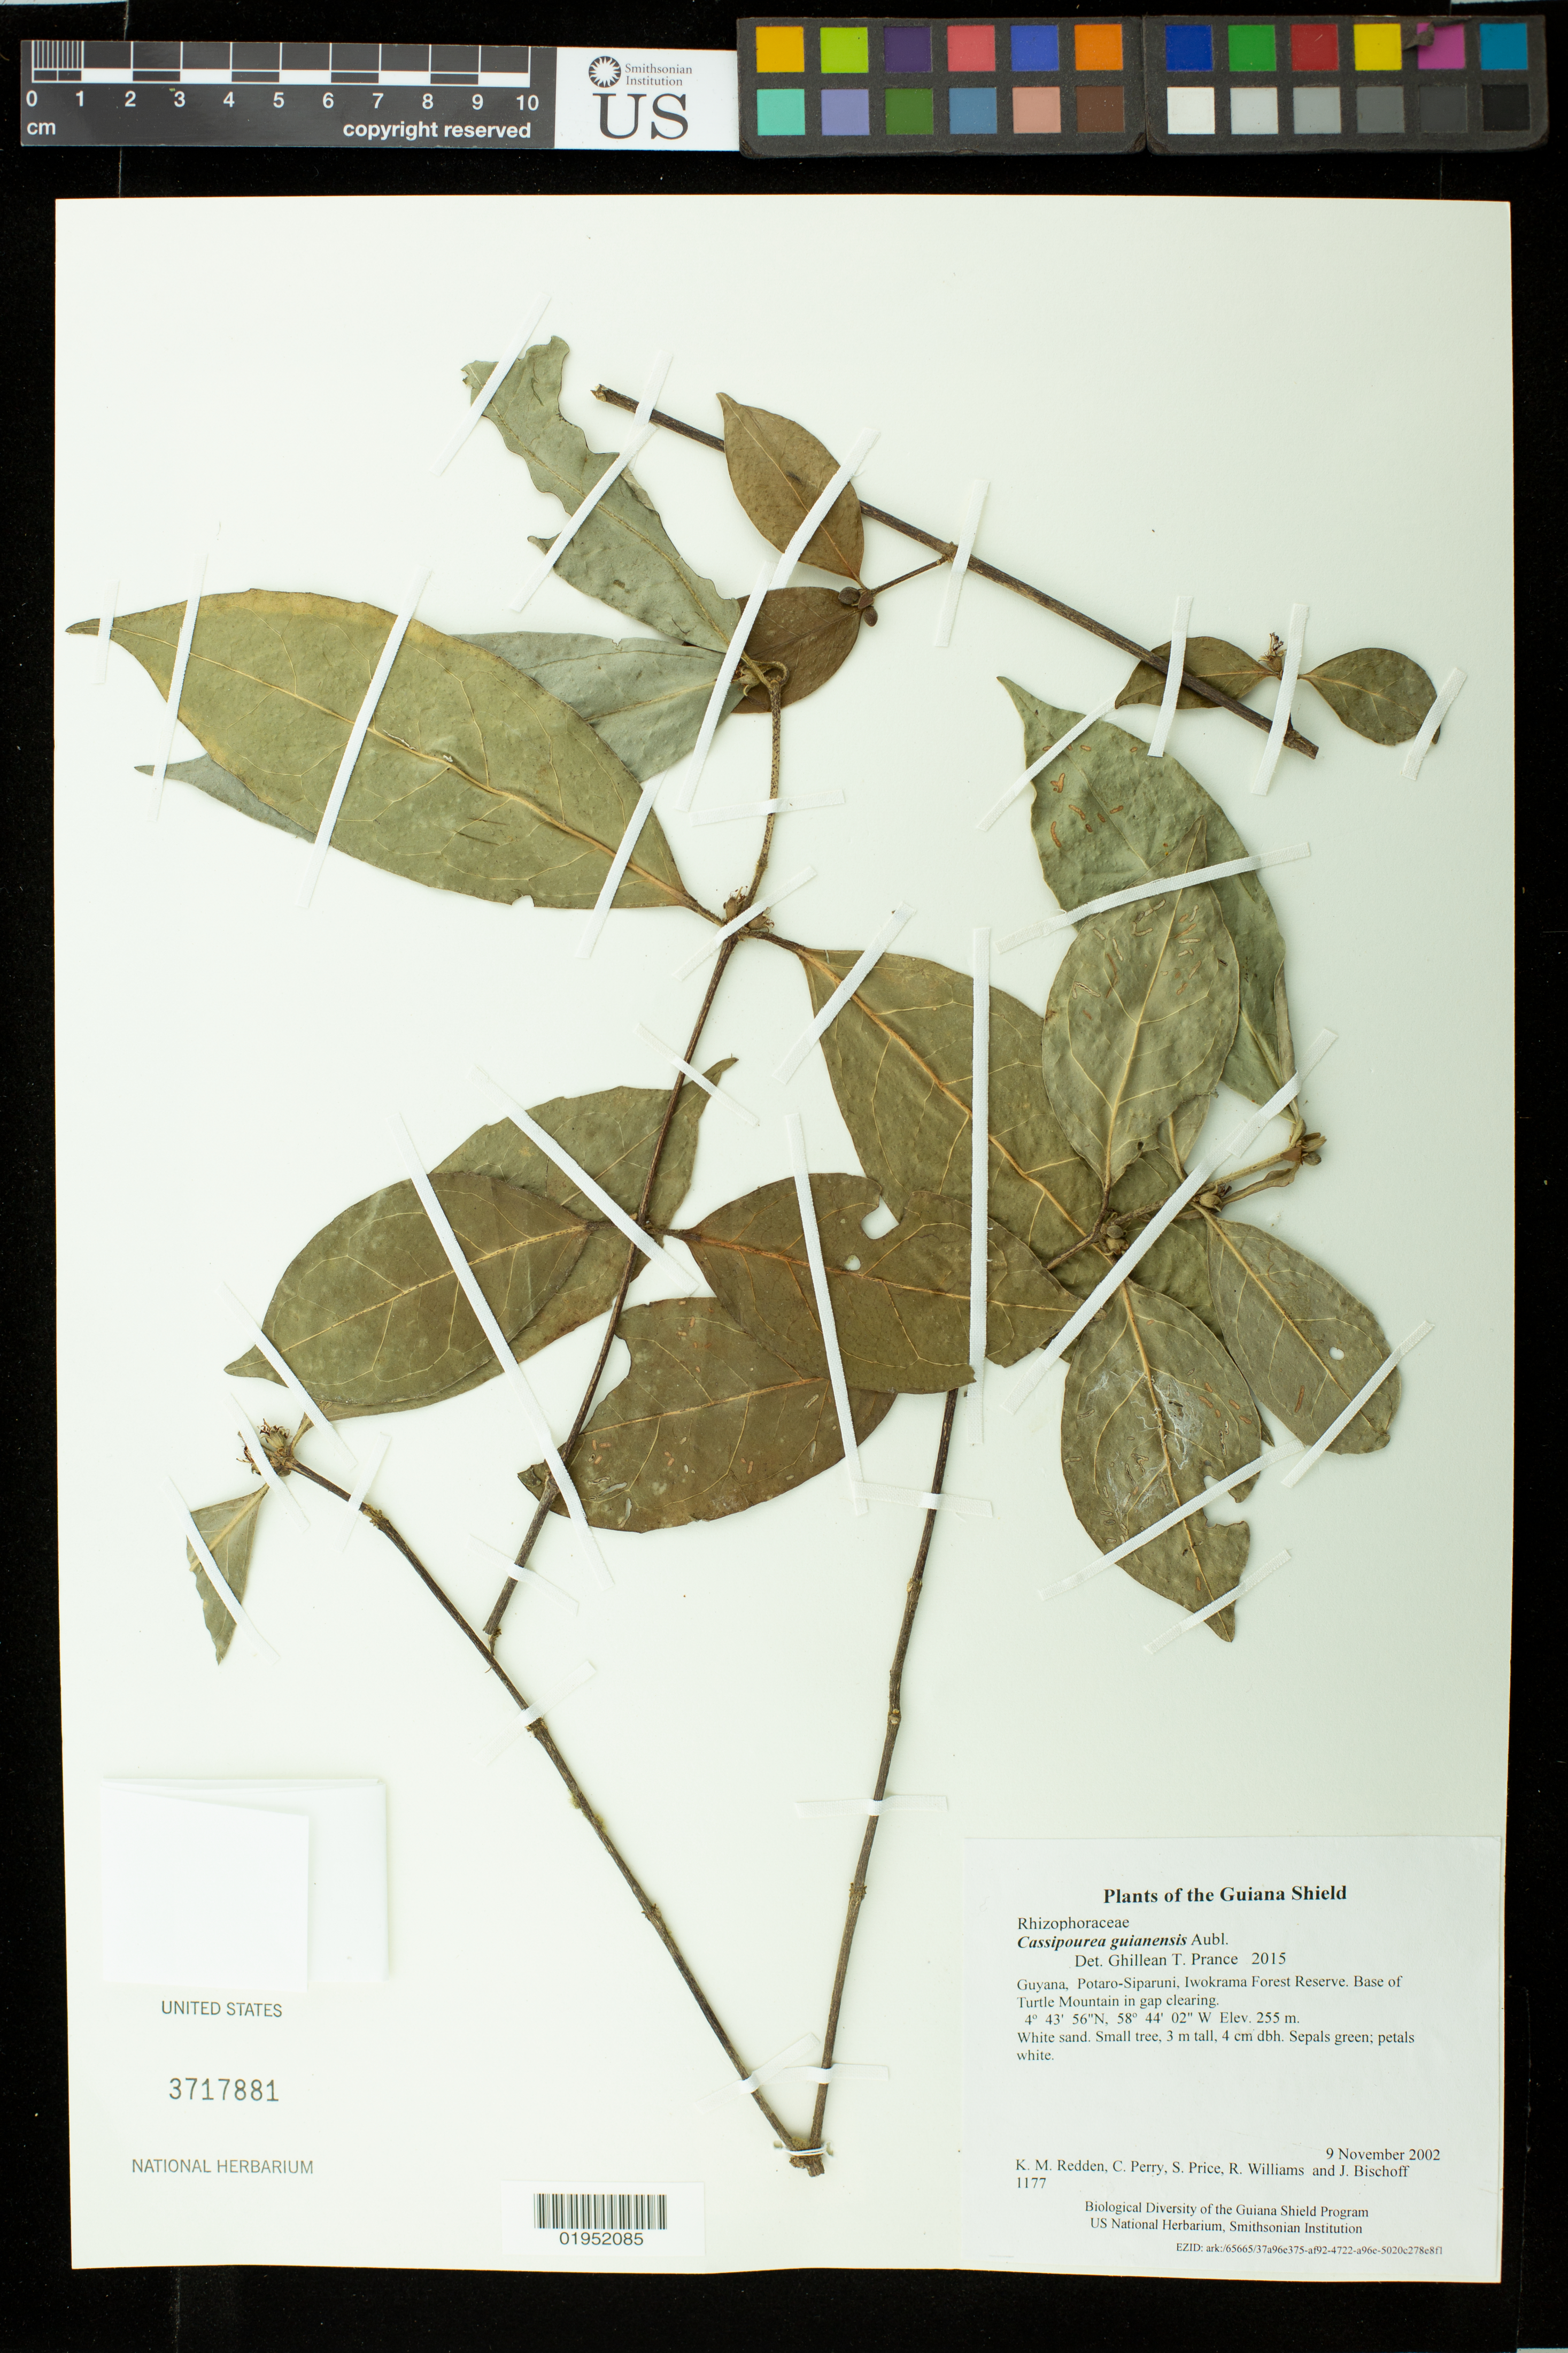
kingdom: Plantae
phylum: Tracheophyta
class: Magnoliopsida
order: Malpighiales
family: Rhizophoraceae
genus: Cassipourea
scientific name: Cassipourea guianensis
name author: Aubl.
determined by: Prance, G. T.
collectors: K. M. Redden, C. Perry, S. Price, R. Williams & J. Bischoff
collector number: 1177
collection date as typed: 9 November 2002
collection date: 2002-11-09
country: Guyana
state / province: Potaro-Siparuni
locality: Iwokrama Forest Reserve. Base of Turtle Mountain in gap clearing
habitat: White sand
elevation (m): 255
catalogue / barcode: US 3717881